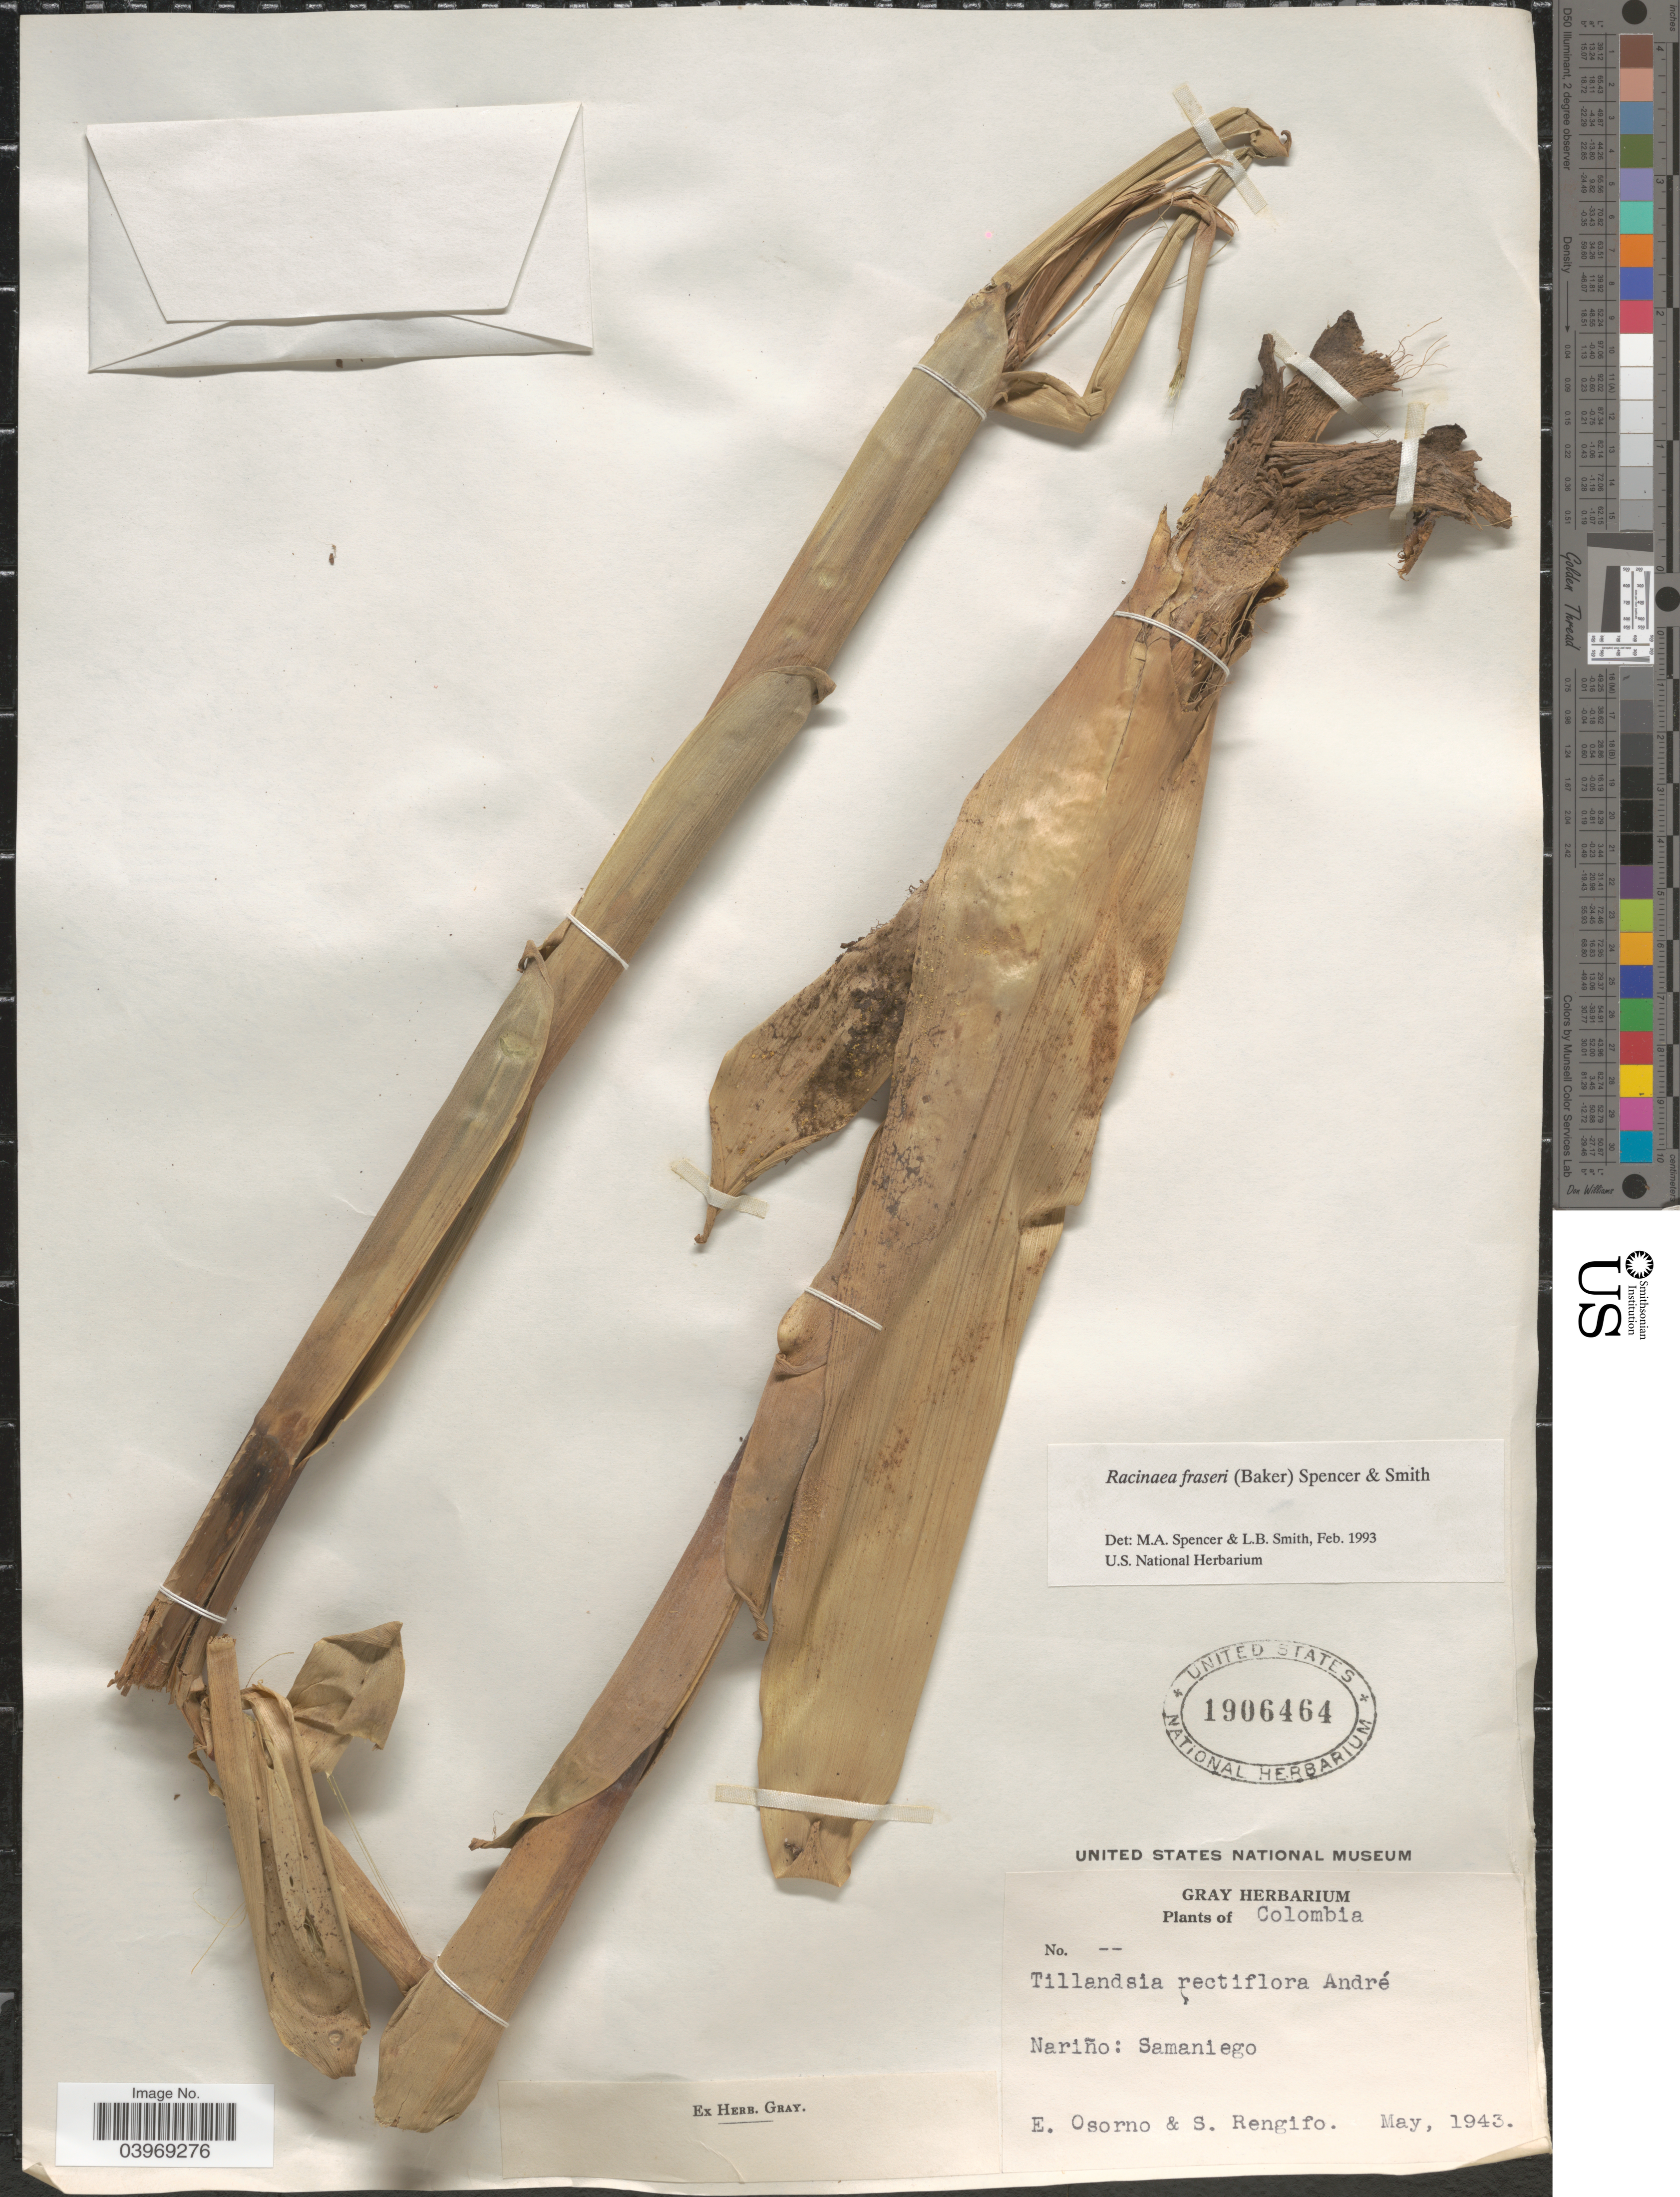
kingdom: Plantae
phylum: Tracheophyta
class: Liliopsida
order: Poales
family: Bromeliaceae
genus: Racinaea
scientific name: Racinaea fraseri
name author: (Baker) M.A. Spencer & L.B. Sm.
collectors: E. Osorno & S. Rengifo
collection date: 1943-05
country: Colombia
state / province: Nariño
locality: Samaniego.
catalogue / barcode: US 1906464